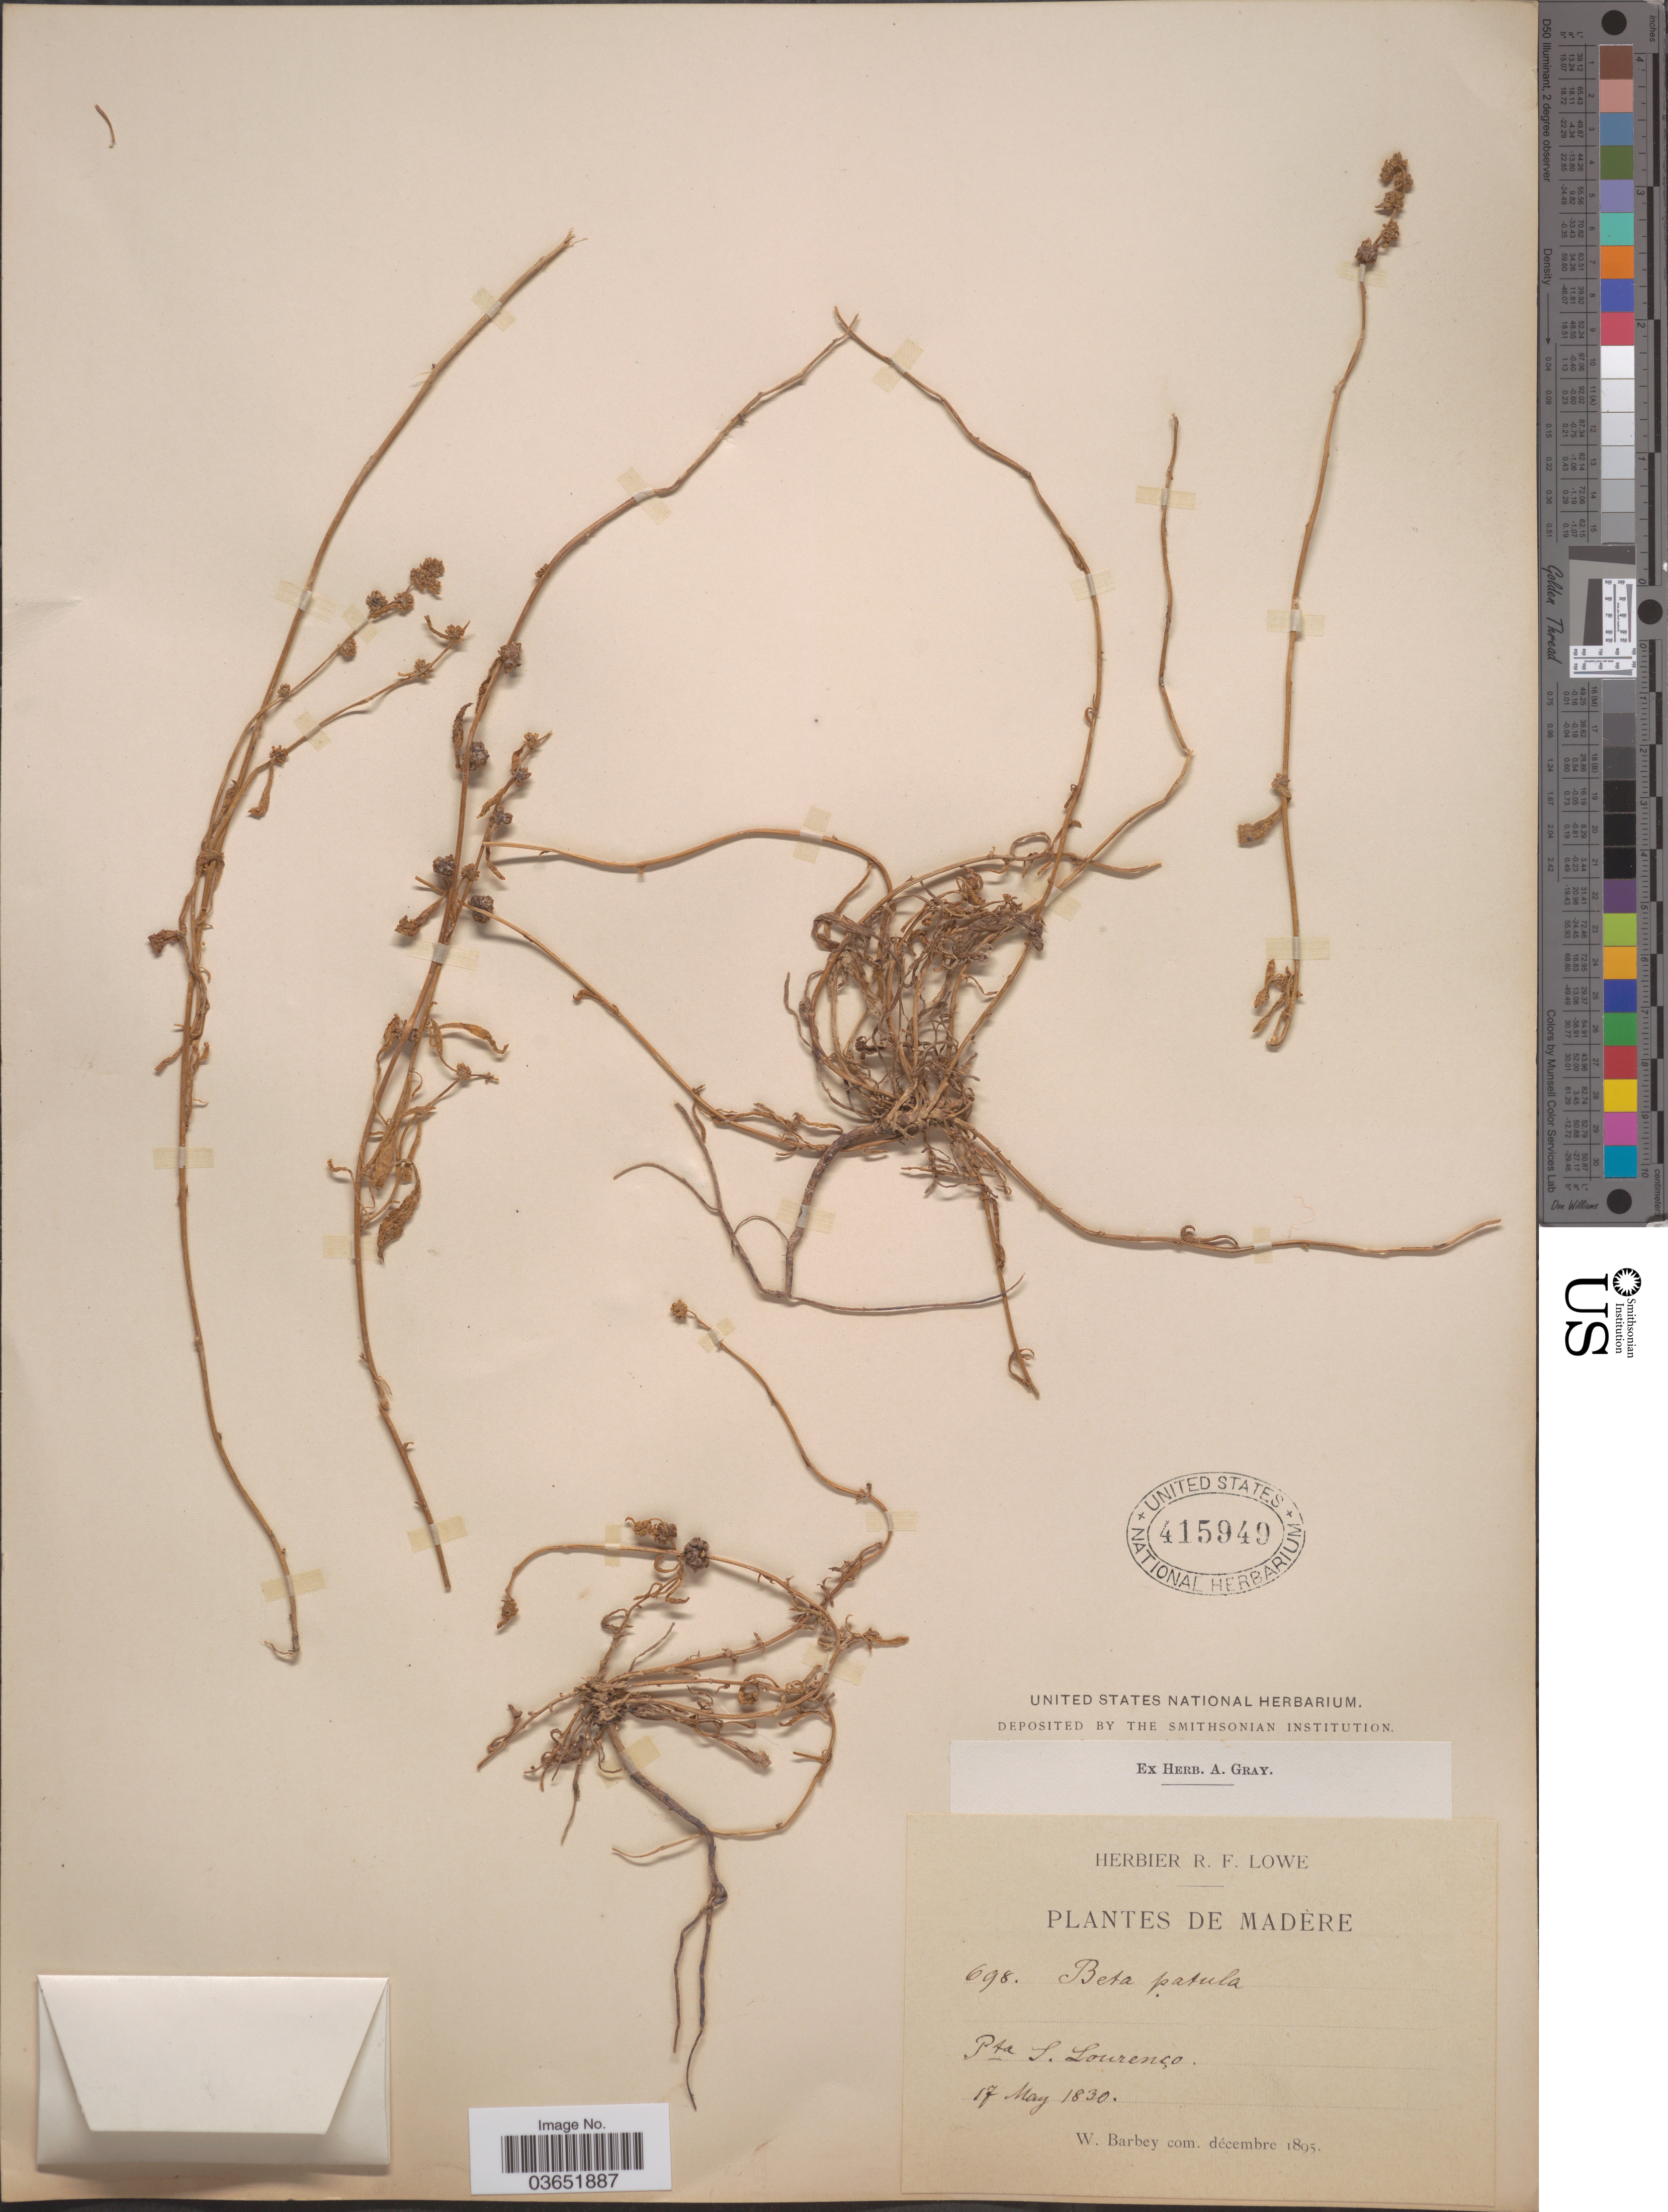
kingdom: Plantae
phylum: Tracheophyta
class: Magnoliopsida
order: Caryophyllales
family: Amaranthaceae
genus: Beta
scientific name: Beta patula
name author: Aiton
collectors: W. Barbey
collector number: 698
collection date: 1830-05-17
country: Portugal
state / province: Madeira (Aut. Reg.)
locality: Madère. Pta S. Lourenço.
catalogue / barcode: US 415949